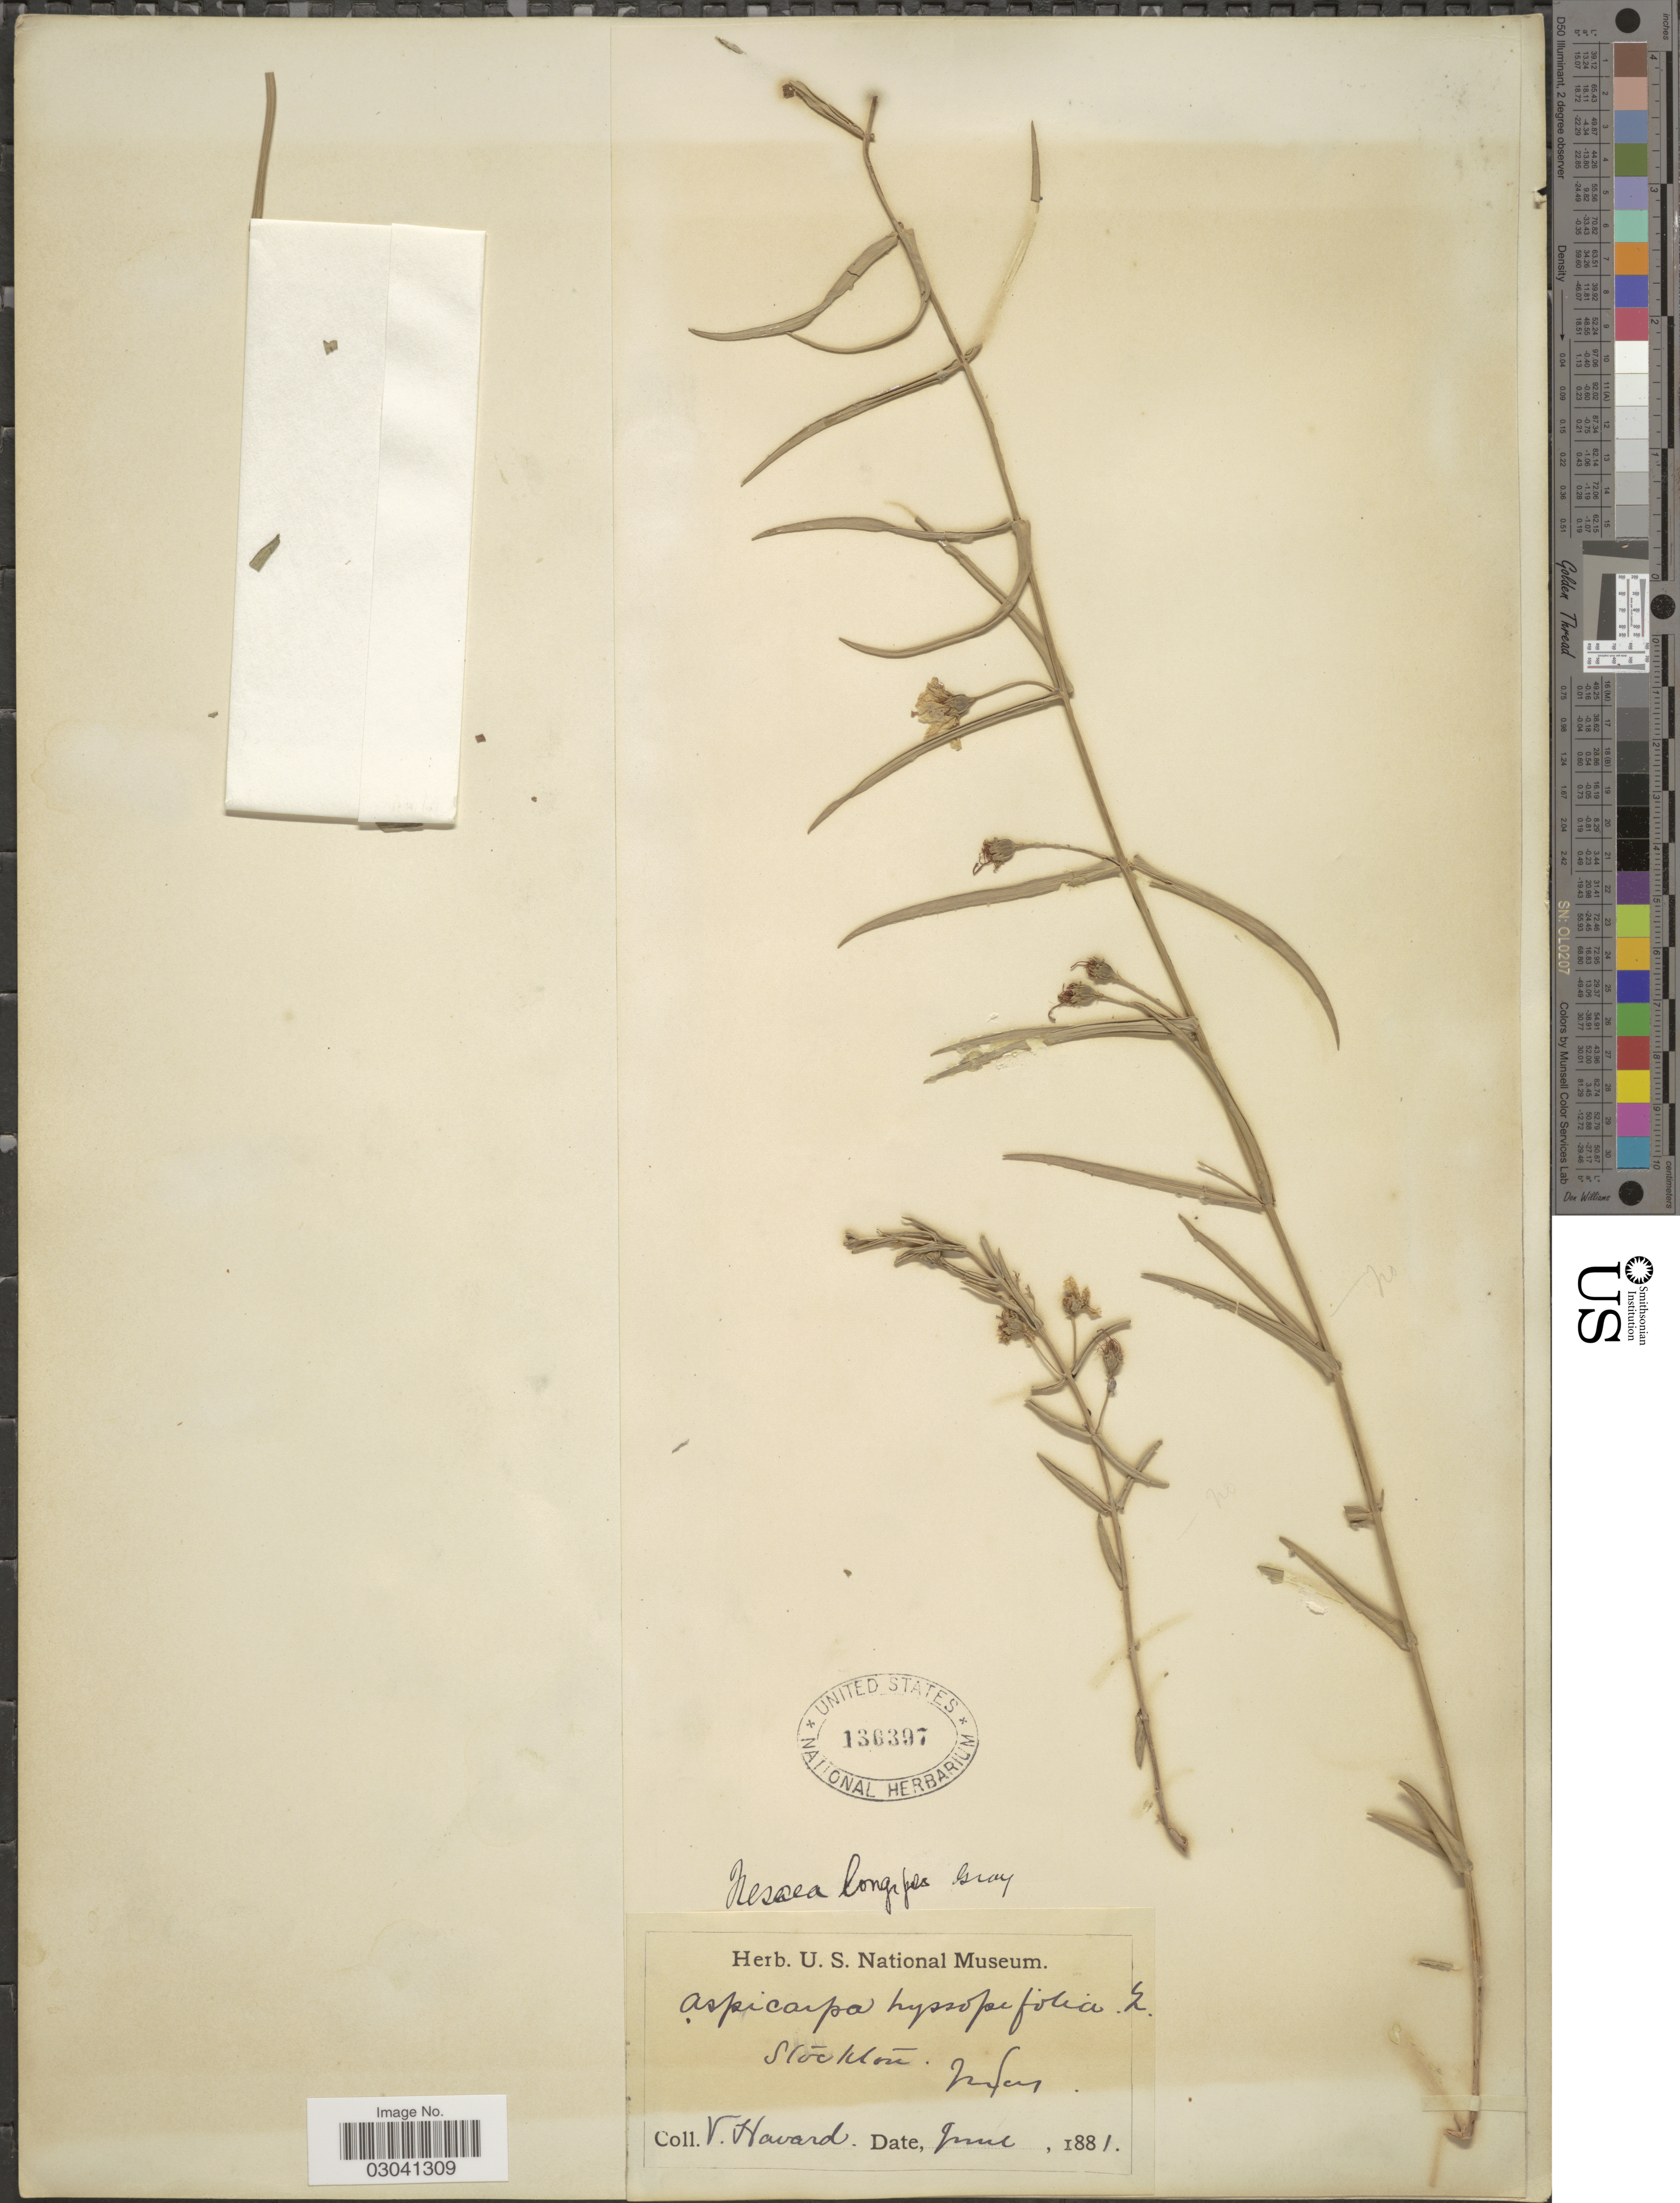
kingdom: Plantae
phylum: Tracheophyta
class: Magnoliopsida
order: Myrtales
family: Lythraceae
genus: Ammannia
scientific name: Ammannia grayi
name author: S.A. Graham & Gandhi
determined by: Strong, Mark T., (BOT), Smithsonian Institution - National Museum of Natural History (UNITED STATES)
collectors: V. Havard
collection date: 1881-06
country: United States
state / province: Texas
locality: Stockton, Texas.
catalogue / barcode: US 136397